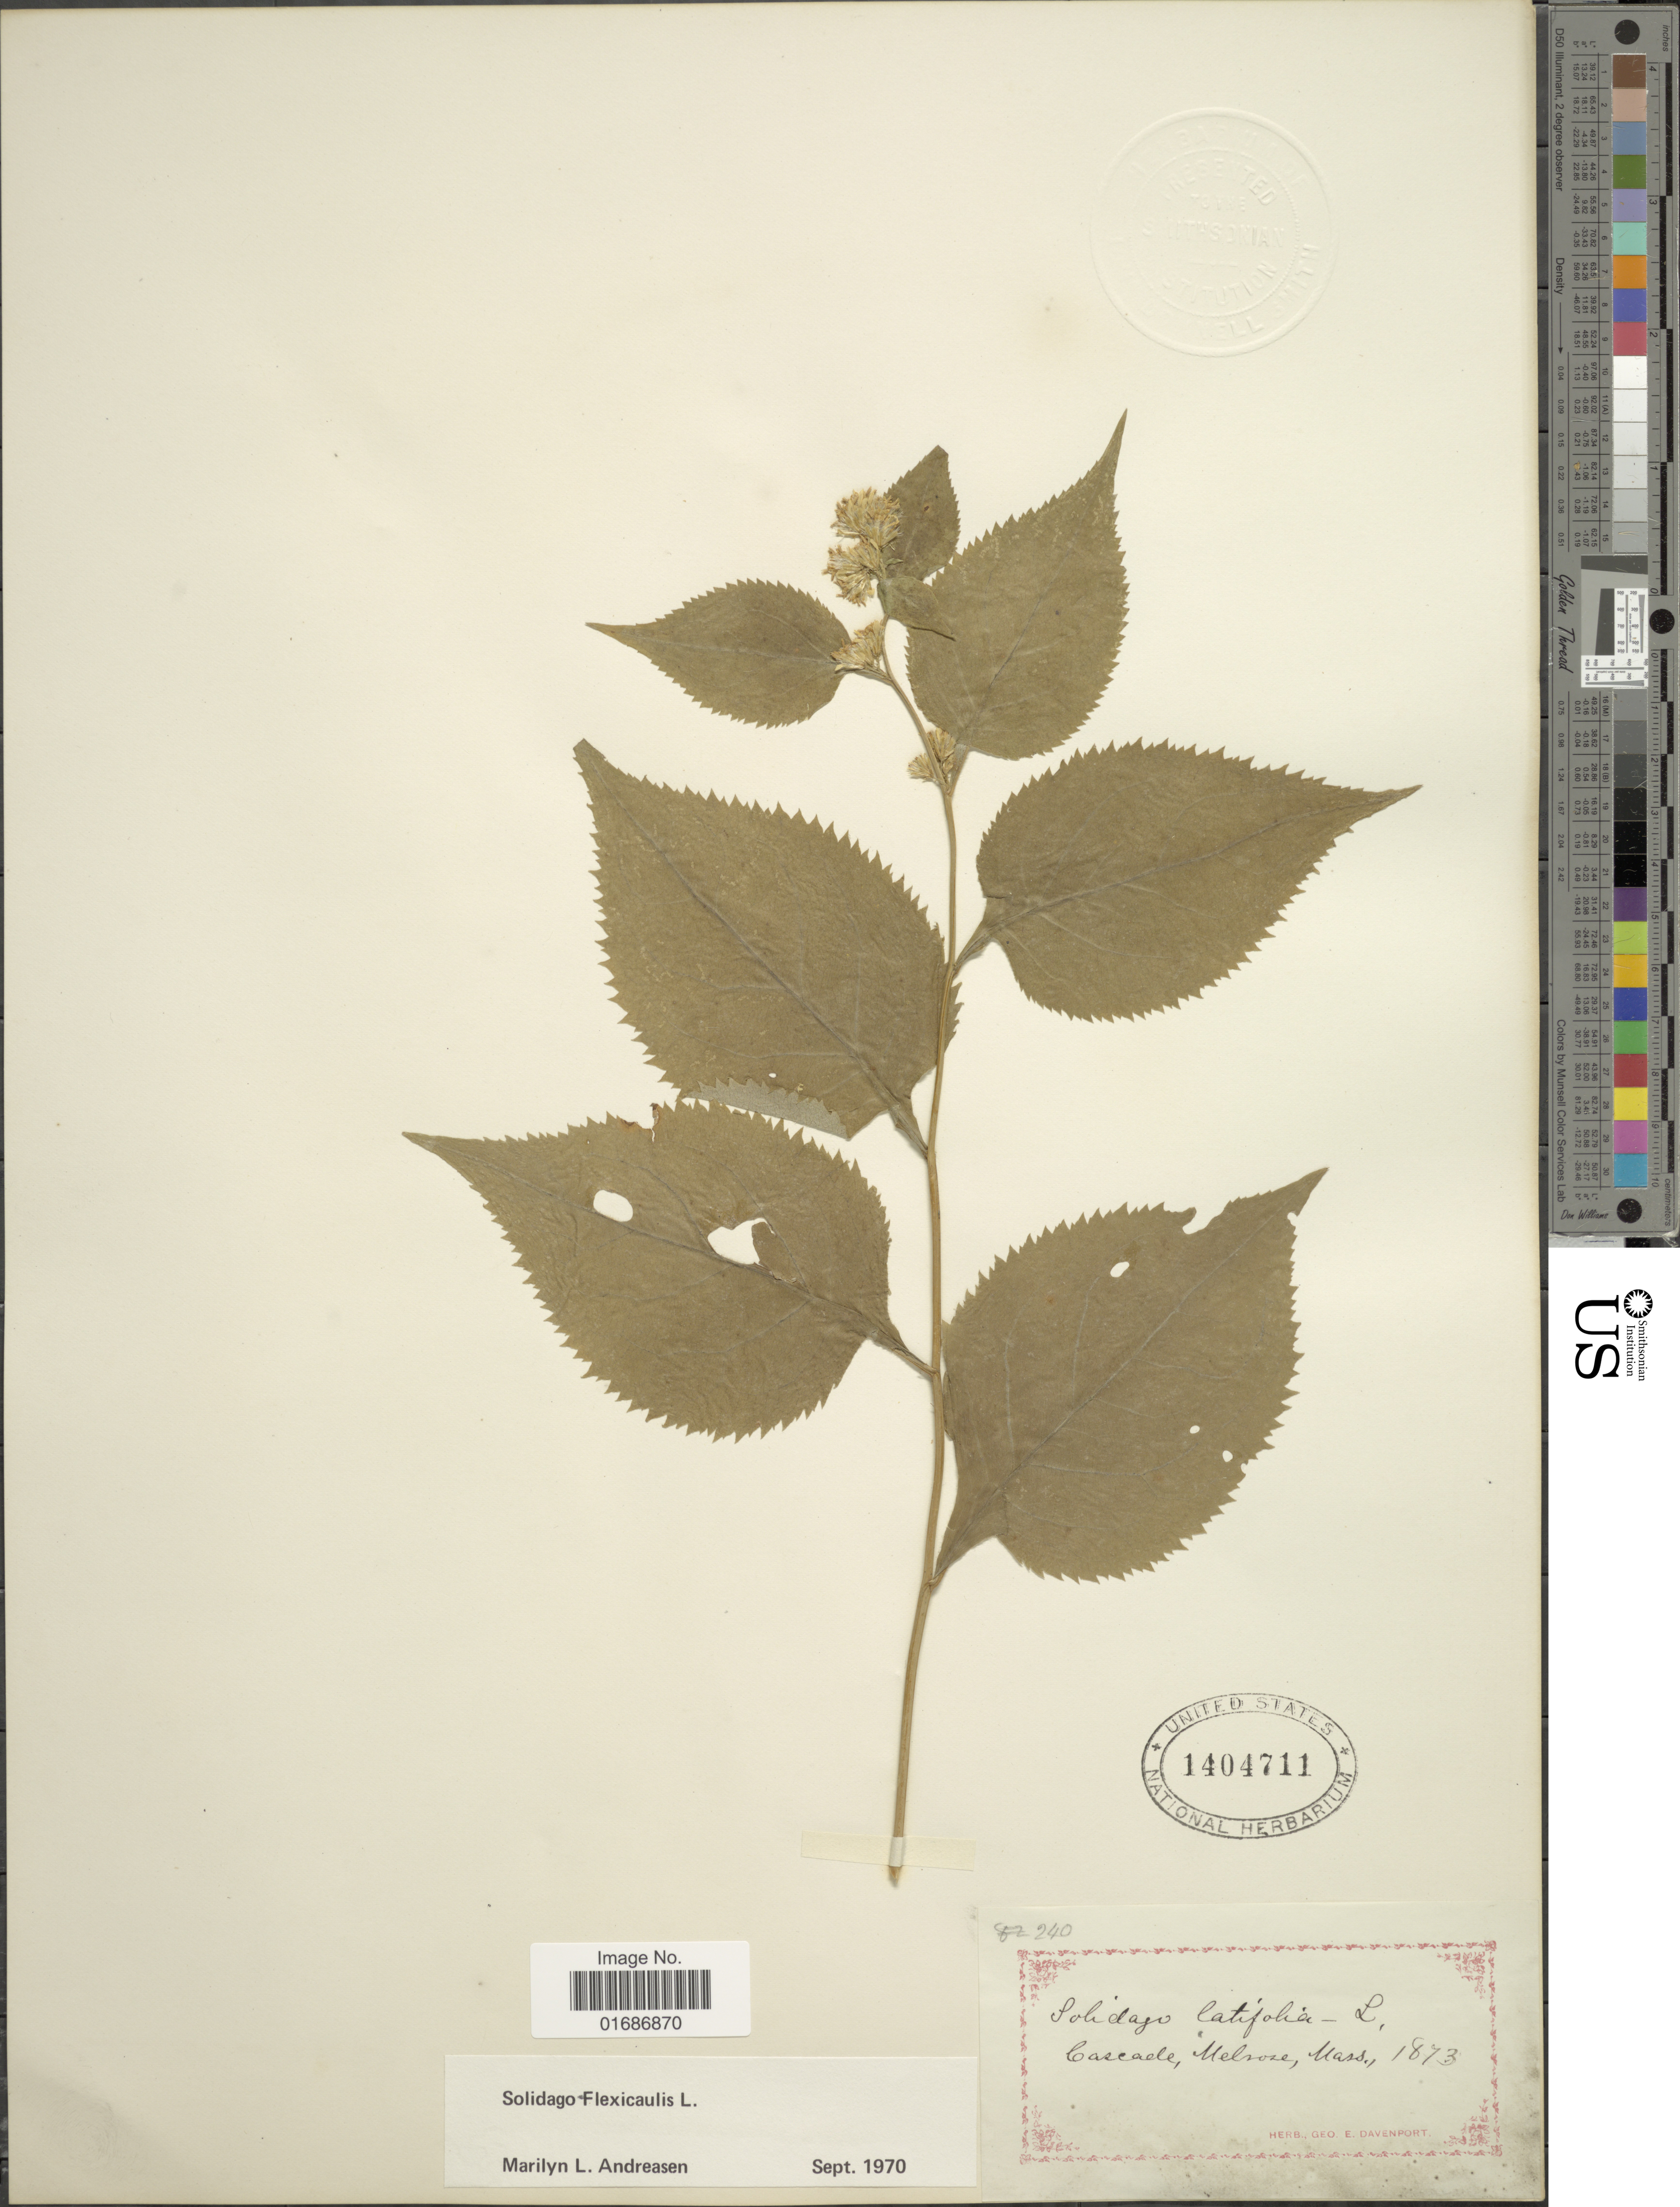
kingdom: Plantae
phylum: Tracheophyta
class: Magnoliopsida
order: Asterales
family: Asteraceae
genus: Solidago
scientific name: Solidago flexicaulis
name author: L.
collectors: G. E. Davenport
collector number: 240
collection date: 1873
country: United States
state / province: Massachusetts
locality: Cascade, Melrose, Mass.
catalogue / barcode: US 1404711